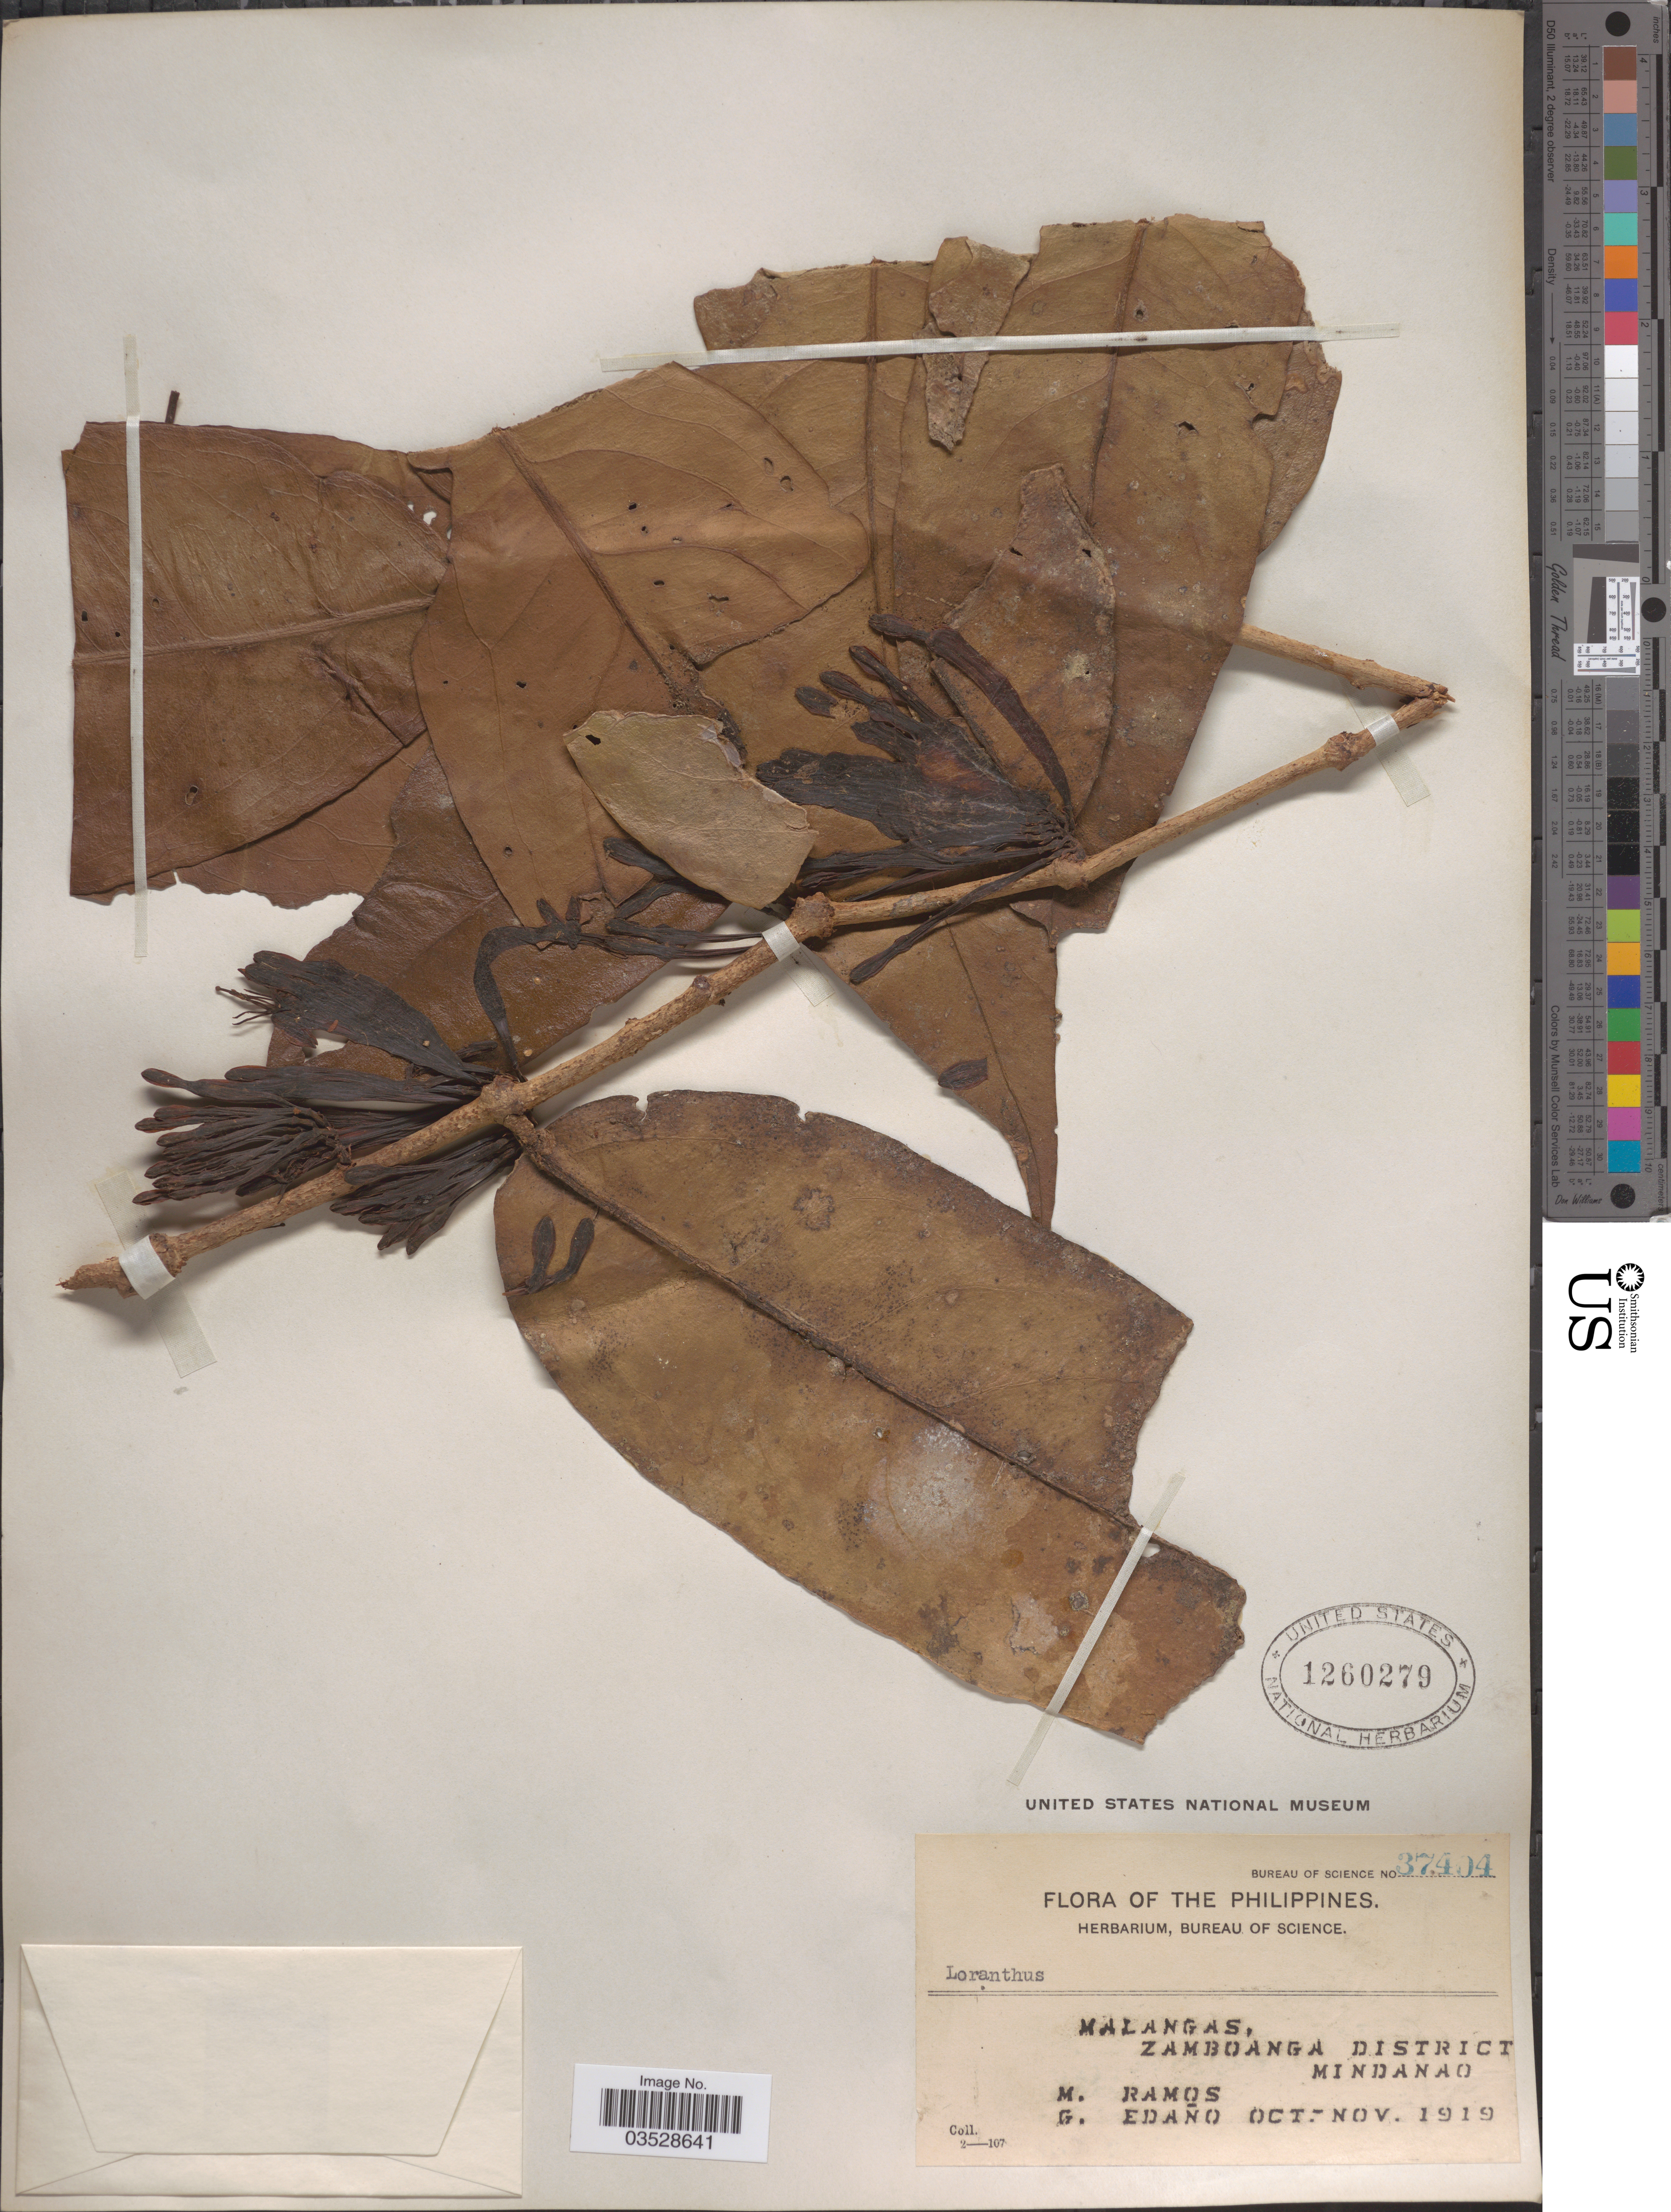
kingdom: Plantae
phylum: Tracheophyta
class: Magnoliopsida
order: Santalales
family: Loranthaceae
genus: Loranthus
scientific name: Loranthus sp.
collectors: M. Ramos & G. Edaño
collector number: Bureau of Science 37404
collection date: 1919-10/1919-11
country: Philippines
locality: Malangas. Zamboanga District. Mindanao.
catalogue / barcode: US 1260279